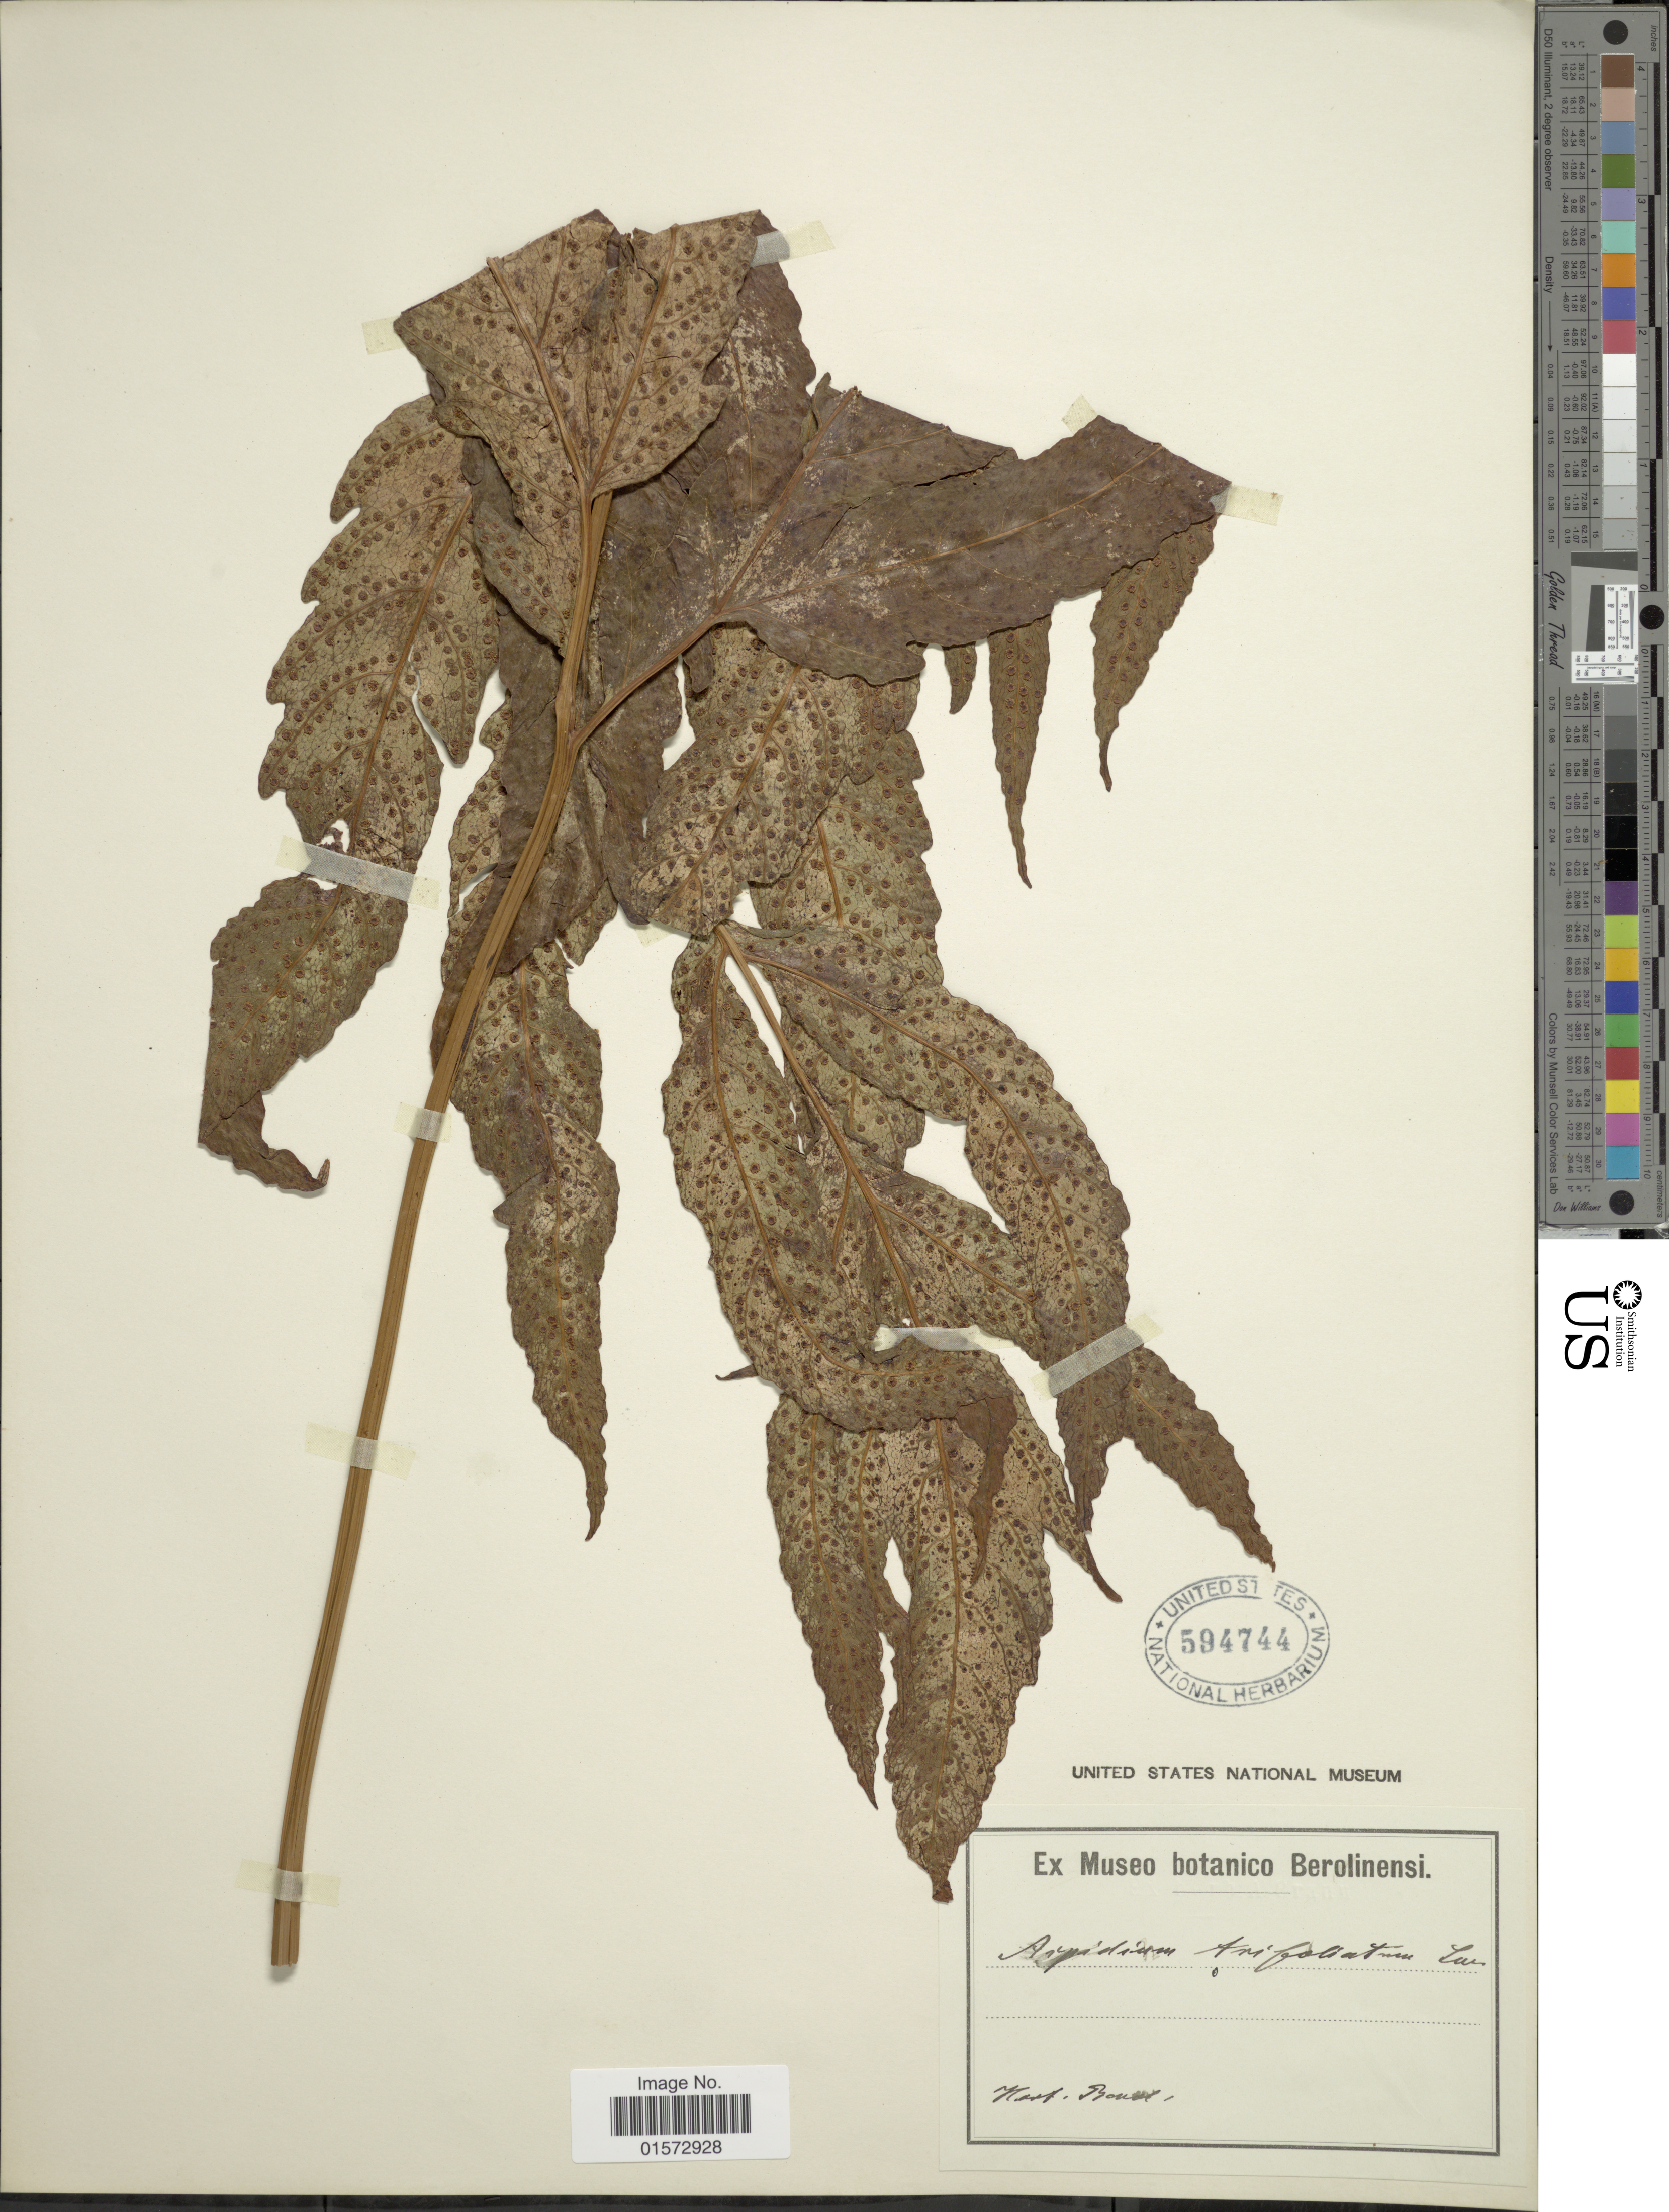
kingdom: Plantae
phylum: Tracheophyta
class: Polypodiopsida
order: Polypodiales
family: Tectariaceae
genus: Tectaria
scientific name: Tectaria incisa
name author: Cav.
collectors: ex Mus. Bot. Berolinensi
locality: Hort. Berol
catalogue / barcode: US 594744